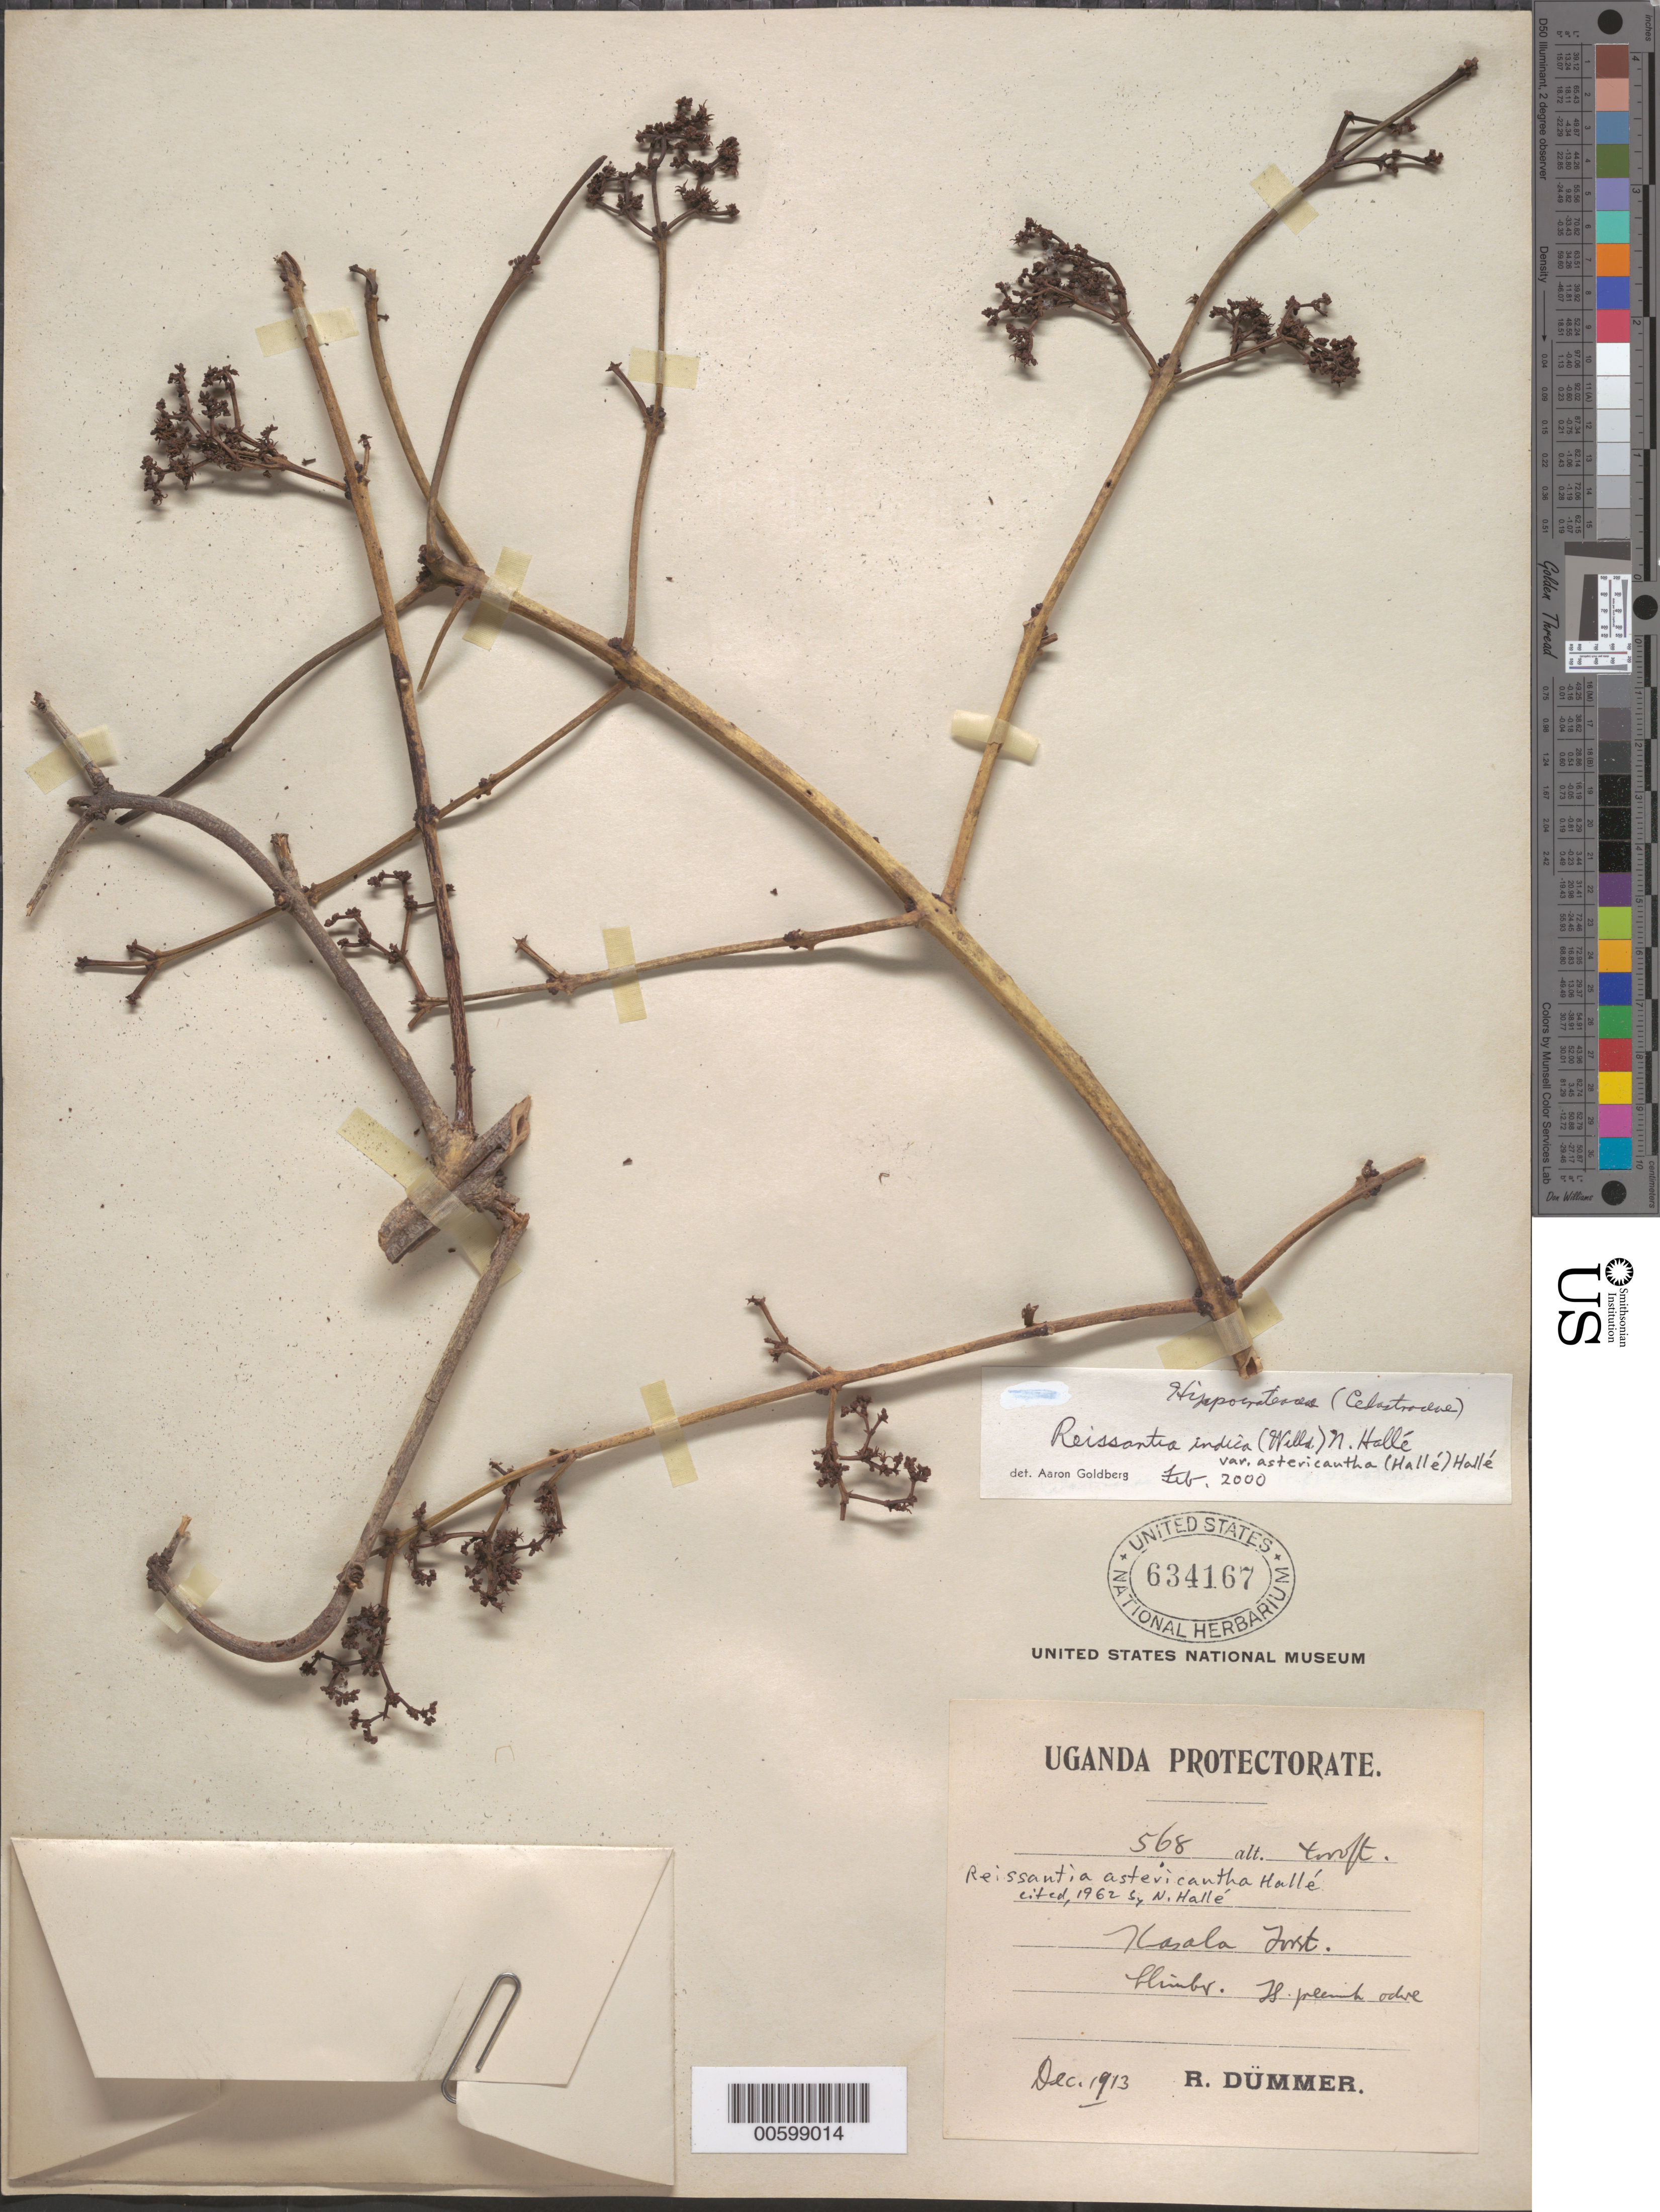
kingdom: Plantae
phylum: Tracheophyta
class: Magnoliopsida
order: Celastrales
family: Celastraceae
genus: Reissantia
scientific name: Reissantia indica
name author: (Willd.) N. Hallé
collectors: R. Dümmer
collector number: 568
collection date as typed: Dec 1913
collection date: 1913-12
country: Uganda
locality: Kasala Forest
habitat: Timber, flower greenish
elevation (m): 1219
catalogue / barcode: US 634167